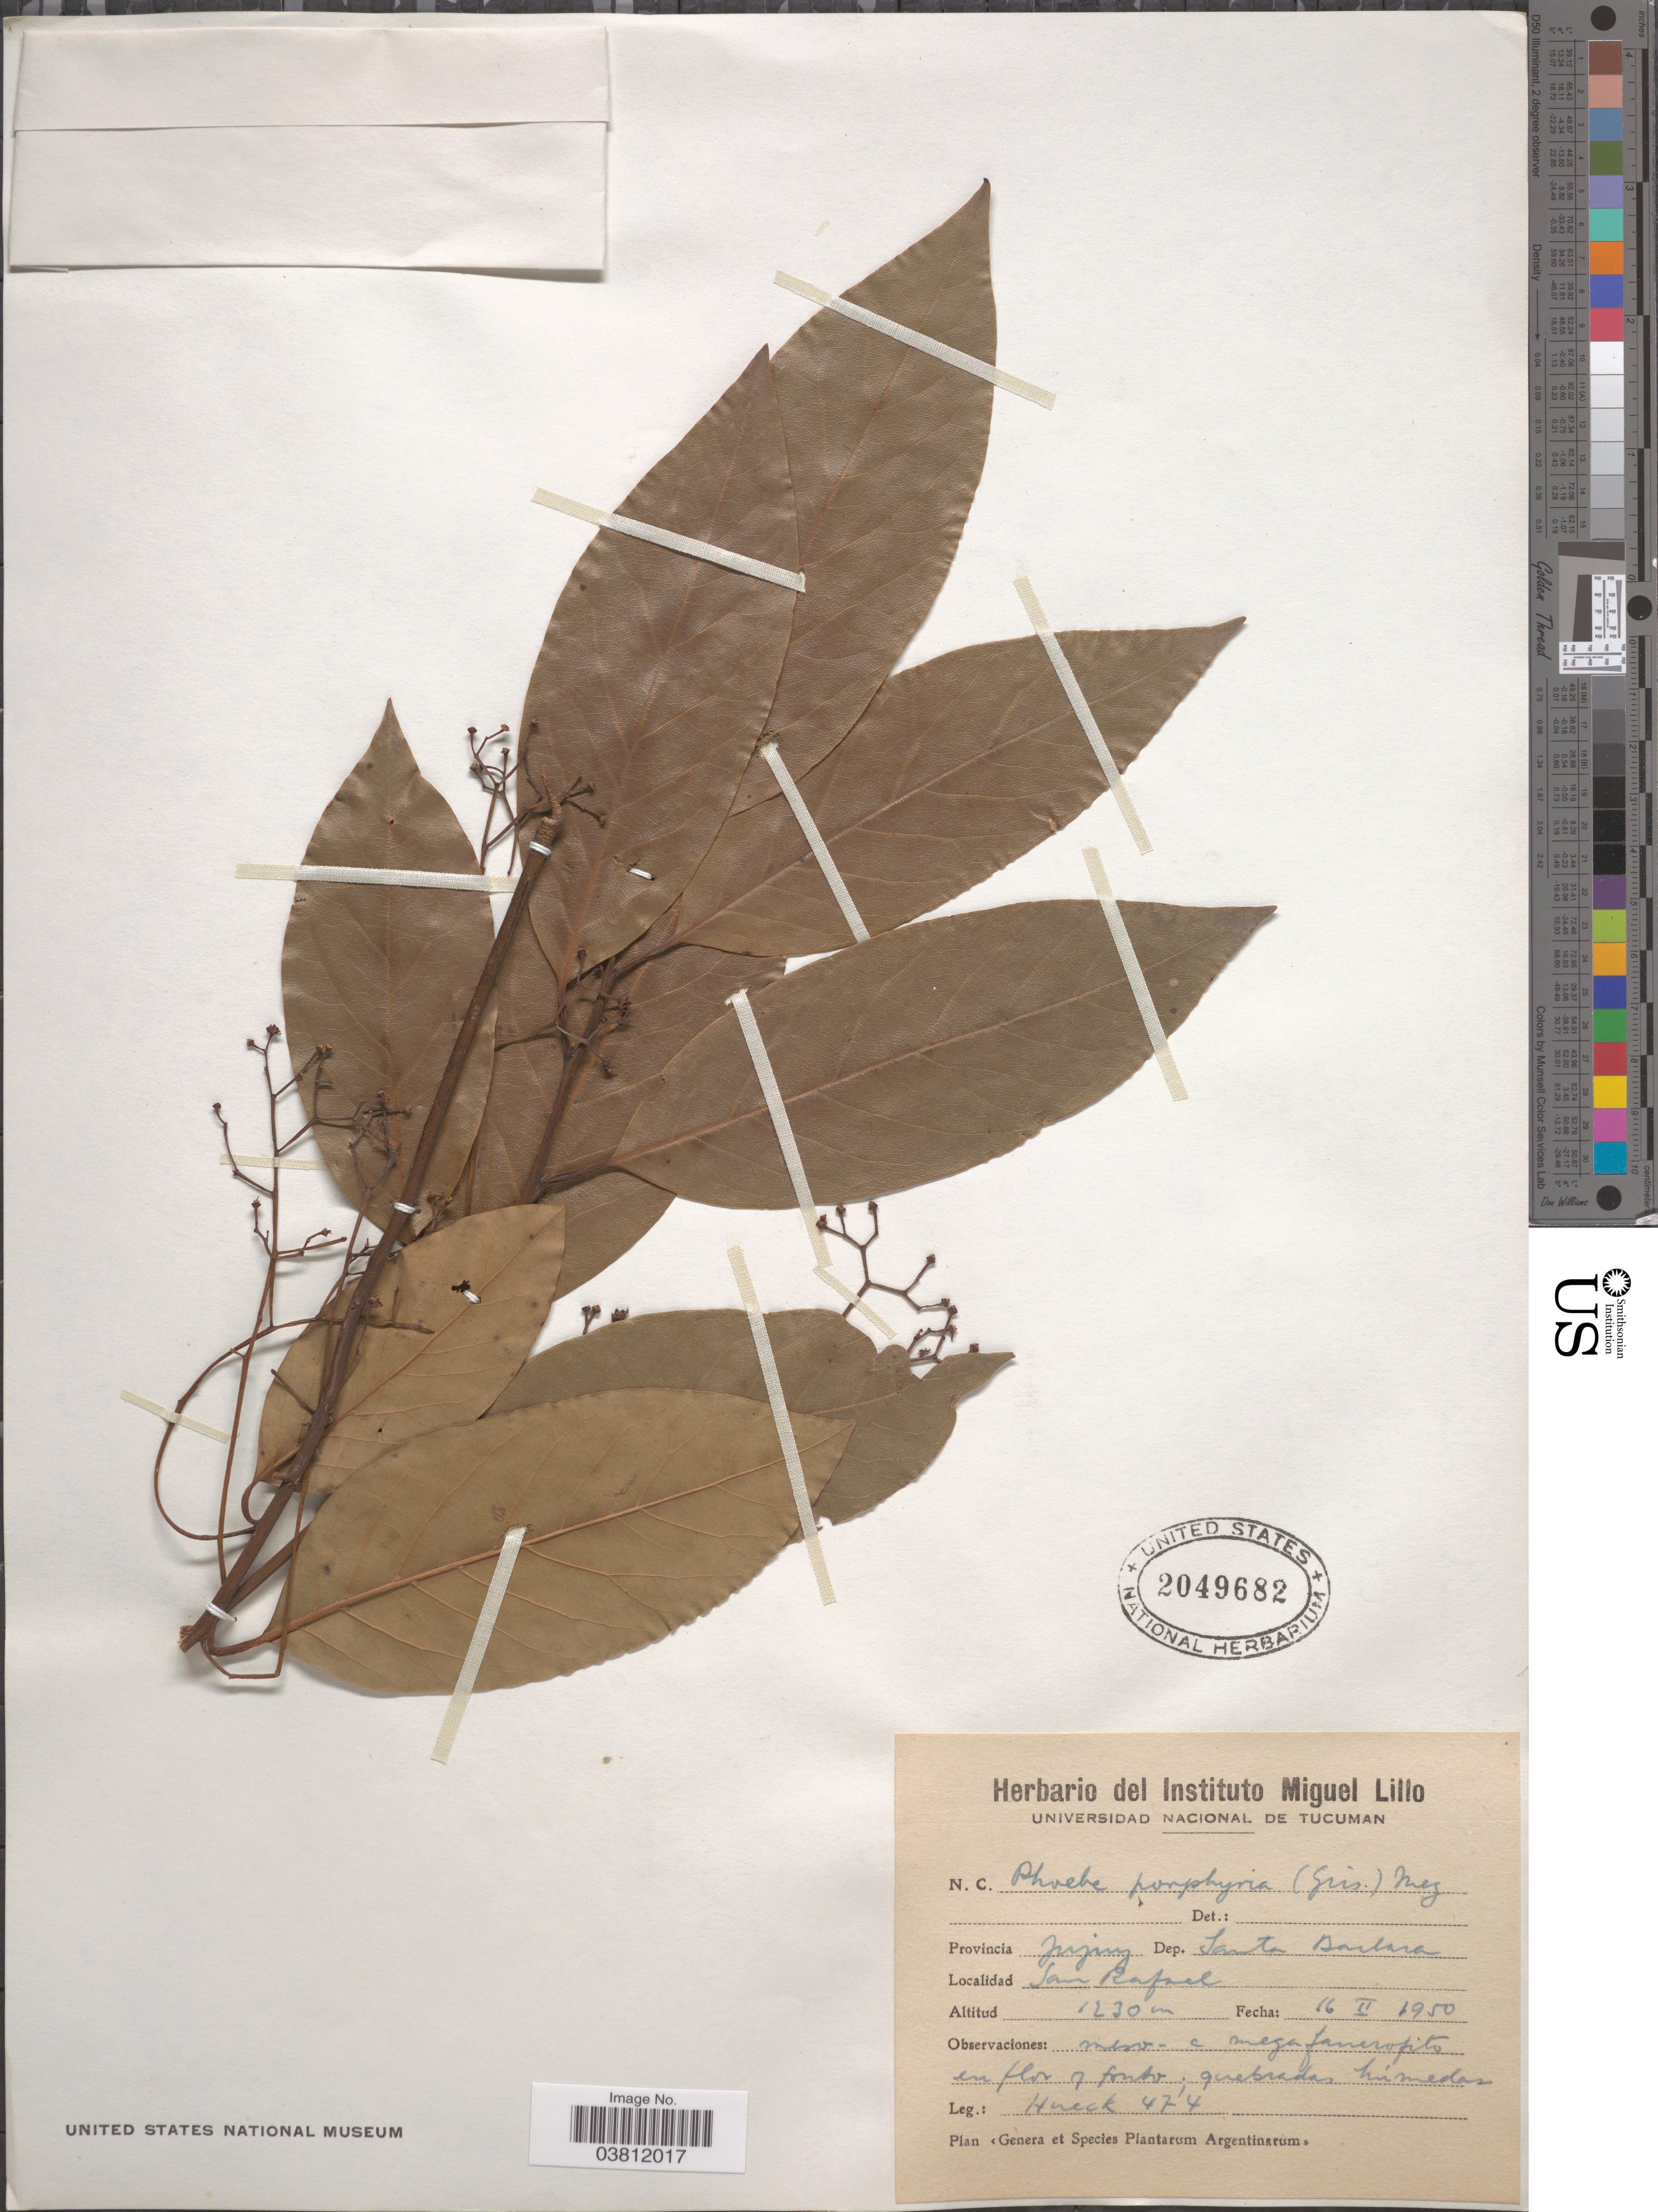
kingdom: Plantae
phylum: Tracheophyta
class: Magnoliopsida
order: Laurales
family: Lauraceae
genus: Phoebe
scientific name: Phoebe porphyria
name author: (Griseb.) Mez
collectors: Hueck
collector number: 474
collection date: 1950-02-16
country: Argentina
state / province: Jujuy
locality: Dep. Santa Barbara. San Rafael.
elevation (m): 1230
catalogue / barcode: US 2049682